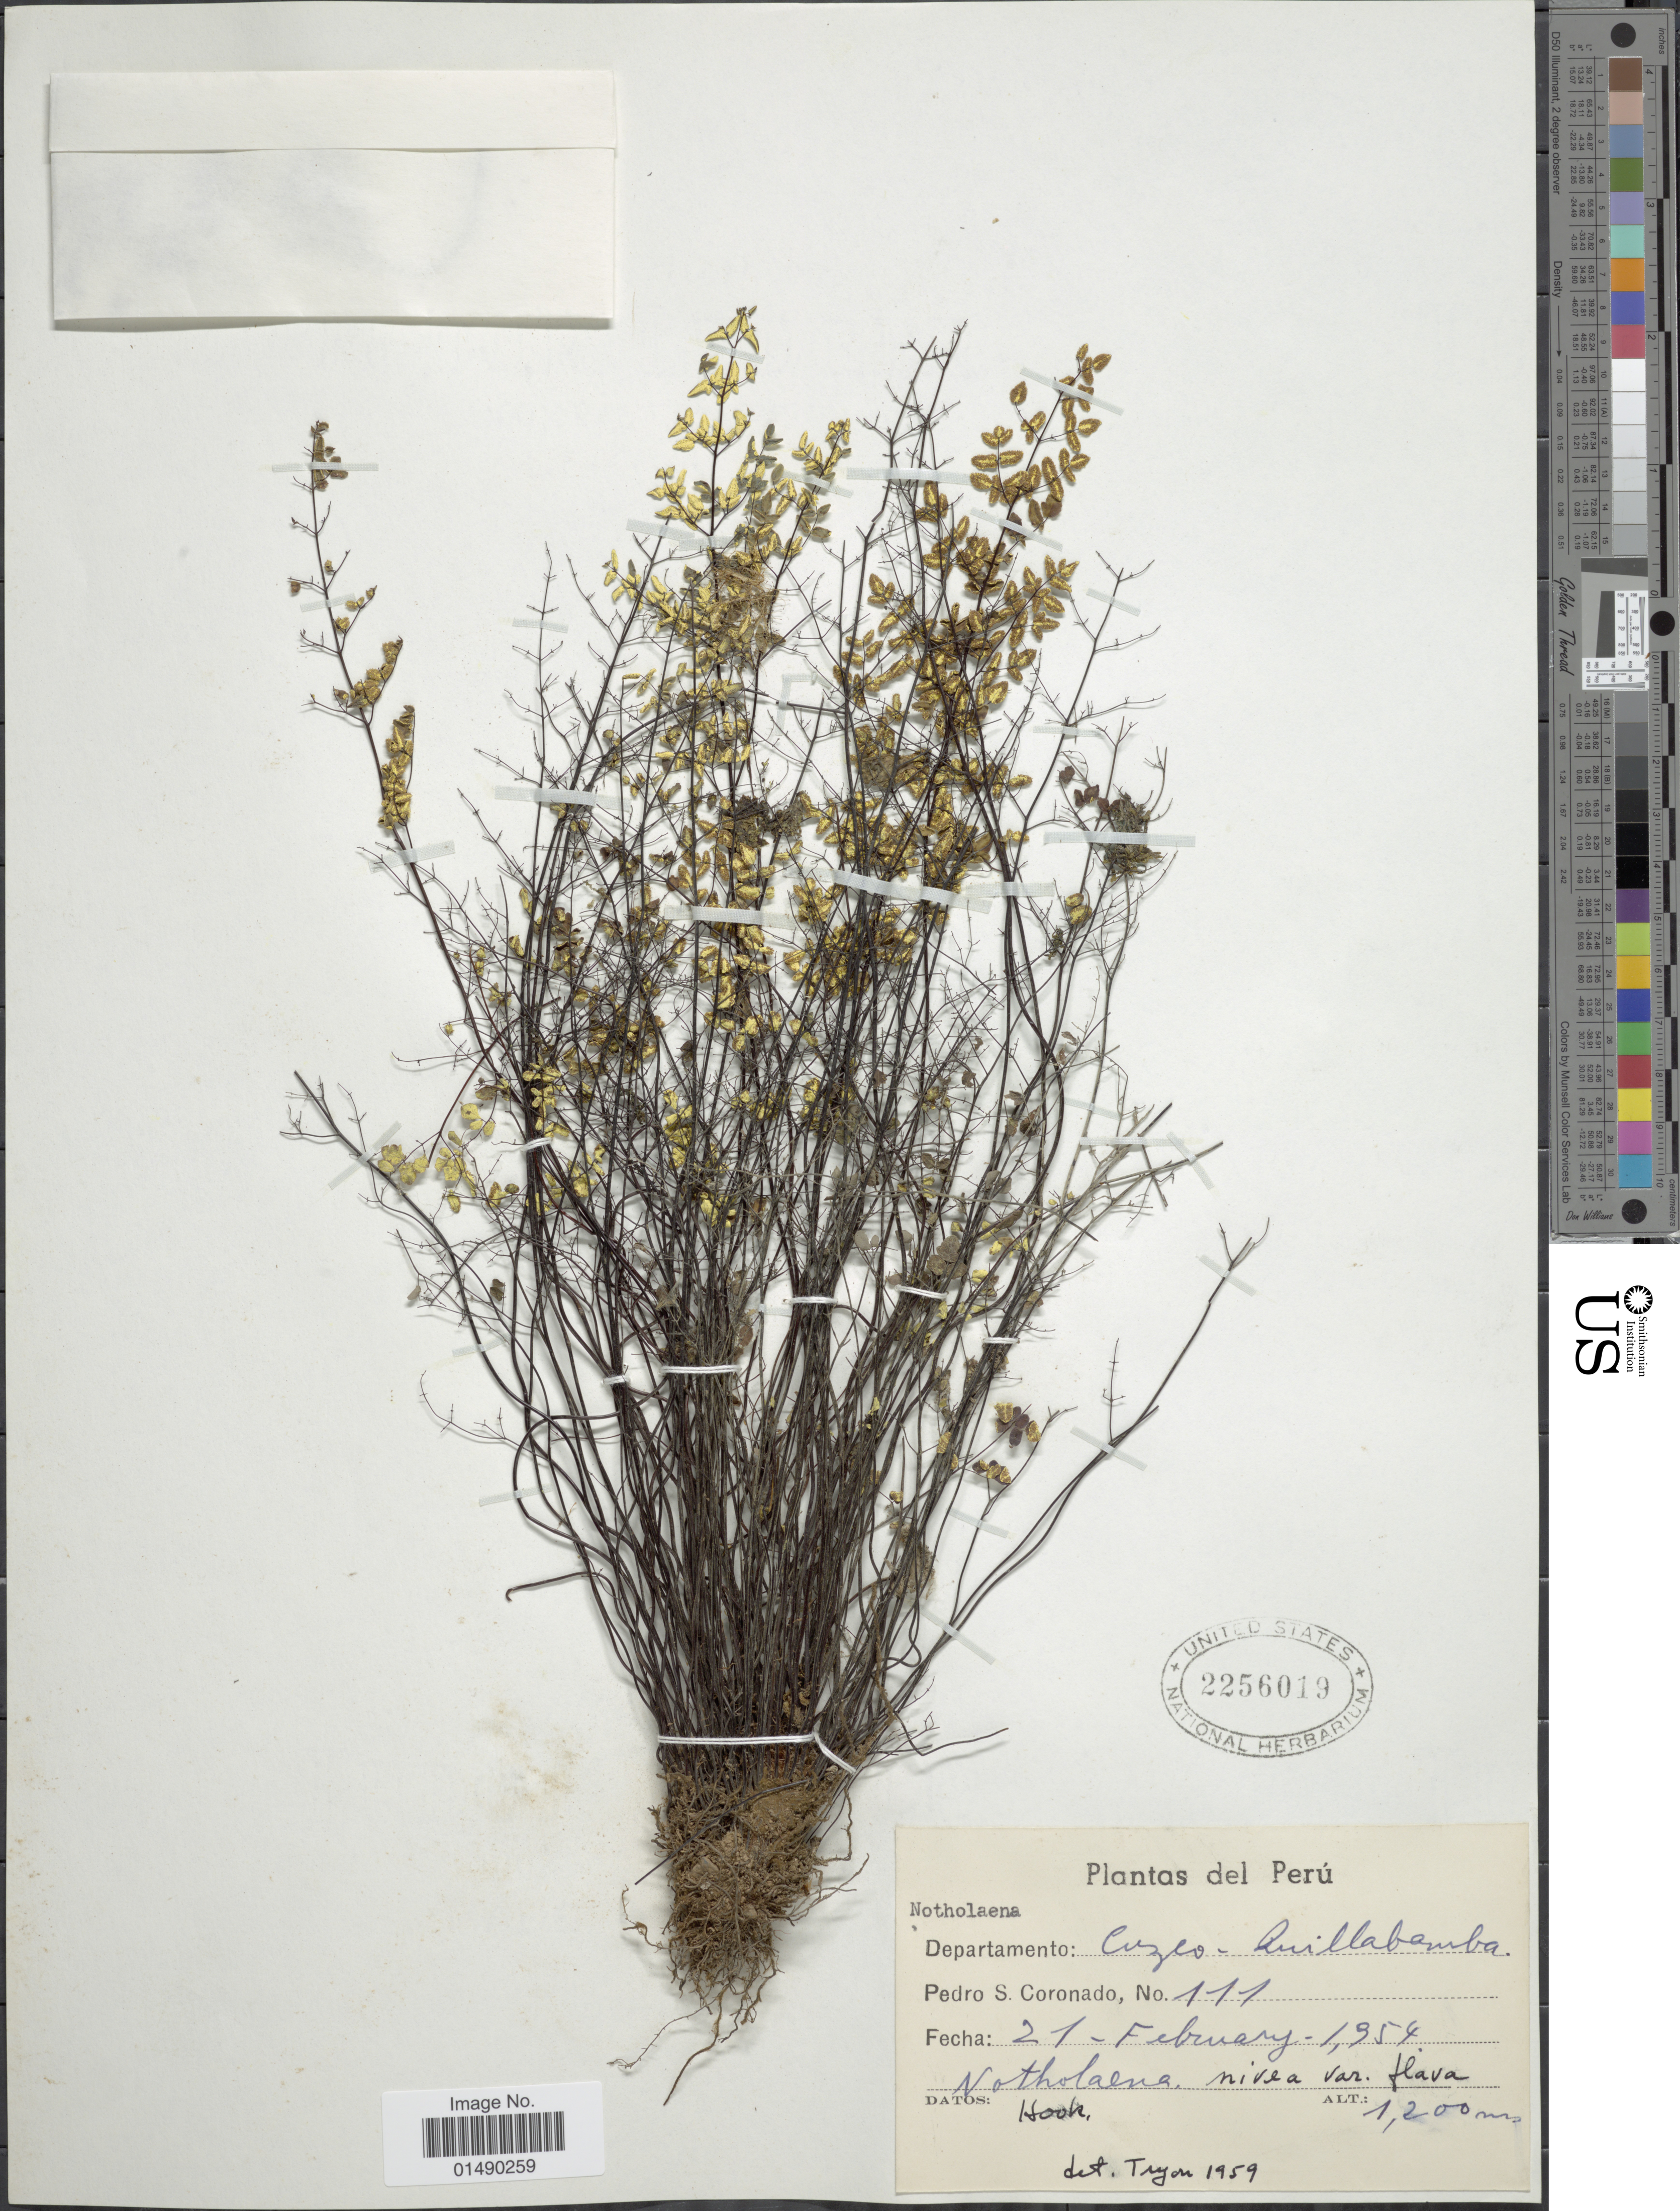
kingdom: Plantae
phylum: Tracheophyta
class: Polypodiopsida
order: Polypodiales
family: Pteridaceae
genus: Argyrochosma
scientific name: Argyrochosma nivea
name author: (Poir.) Windham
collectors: P. Coronado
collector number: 111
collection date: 1954-02-21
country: Peru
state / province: Cusco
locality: Peru, Departamento: Cuzco-Quillambamba.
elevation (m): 1200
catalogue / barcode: US 2256019